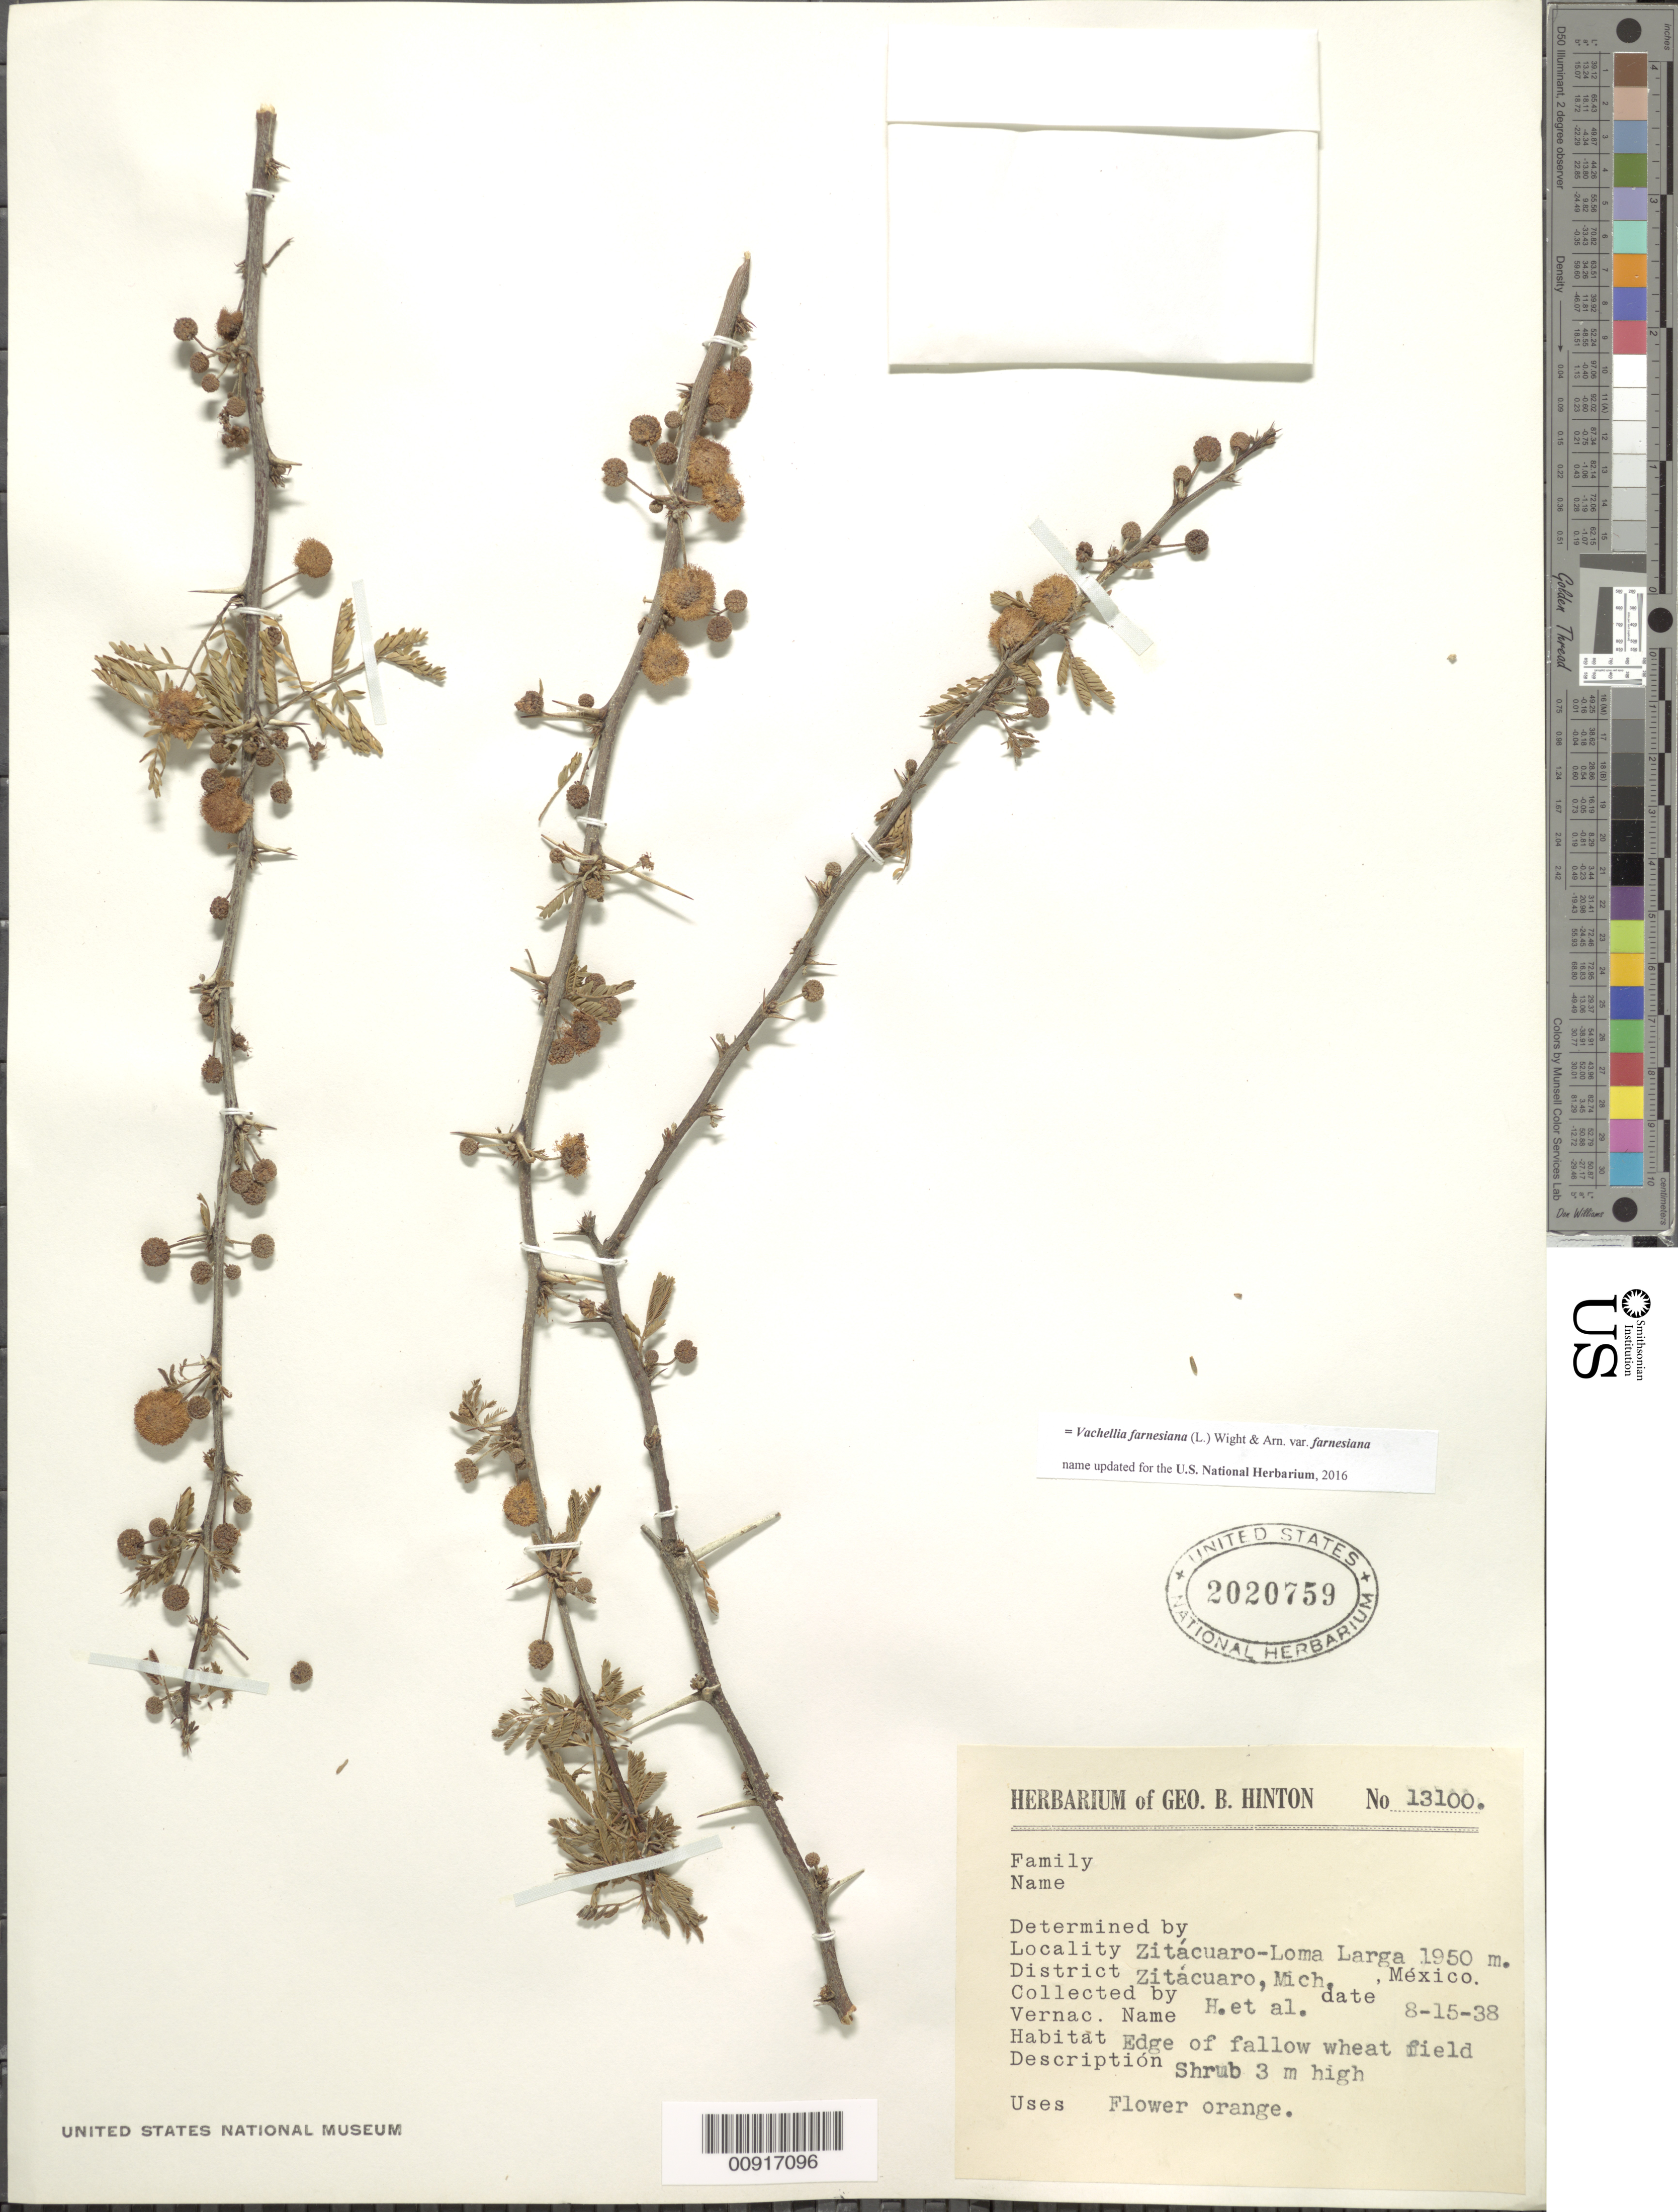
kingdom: Plantae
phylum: Tracheophyta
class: Magnoliopsida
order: Fabales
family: Fabaceae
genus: Vachellia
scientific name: Vachellia farnesiana var. farnesiana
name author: (L.) Wight & Arn.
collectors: G. B. Hinton & et al.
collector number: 13100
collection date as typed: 15 Aug 1938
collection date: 1938-08-15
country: Mexico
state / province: Michoacán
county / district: Zitácuaro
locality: Zitácuaro - Loma Larga, District Zitácuaro, Michoacán.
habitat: Edge of fallow wheat field.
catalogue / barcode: US 2020759